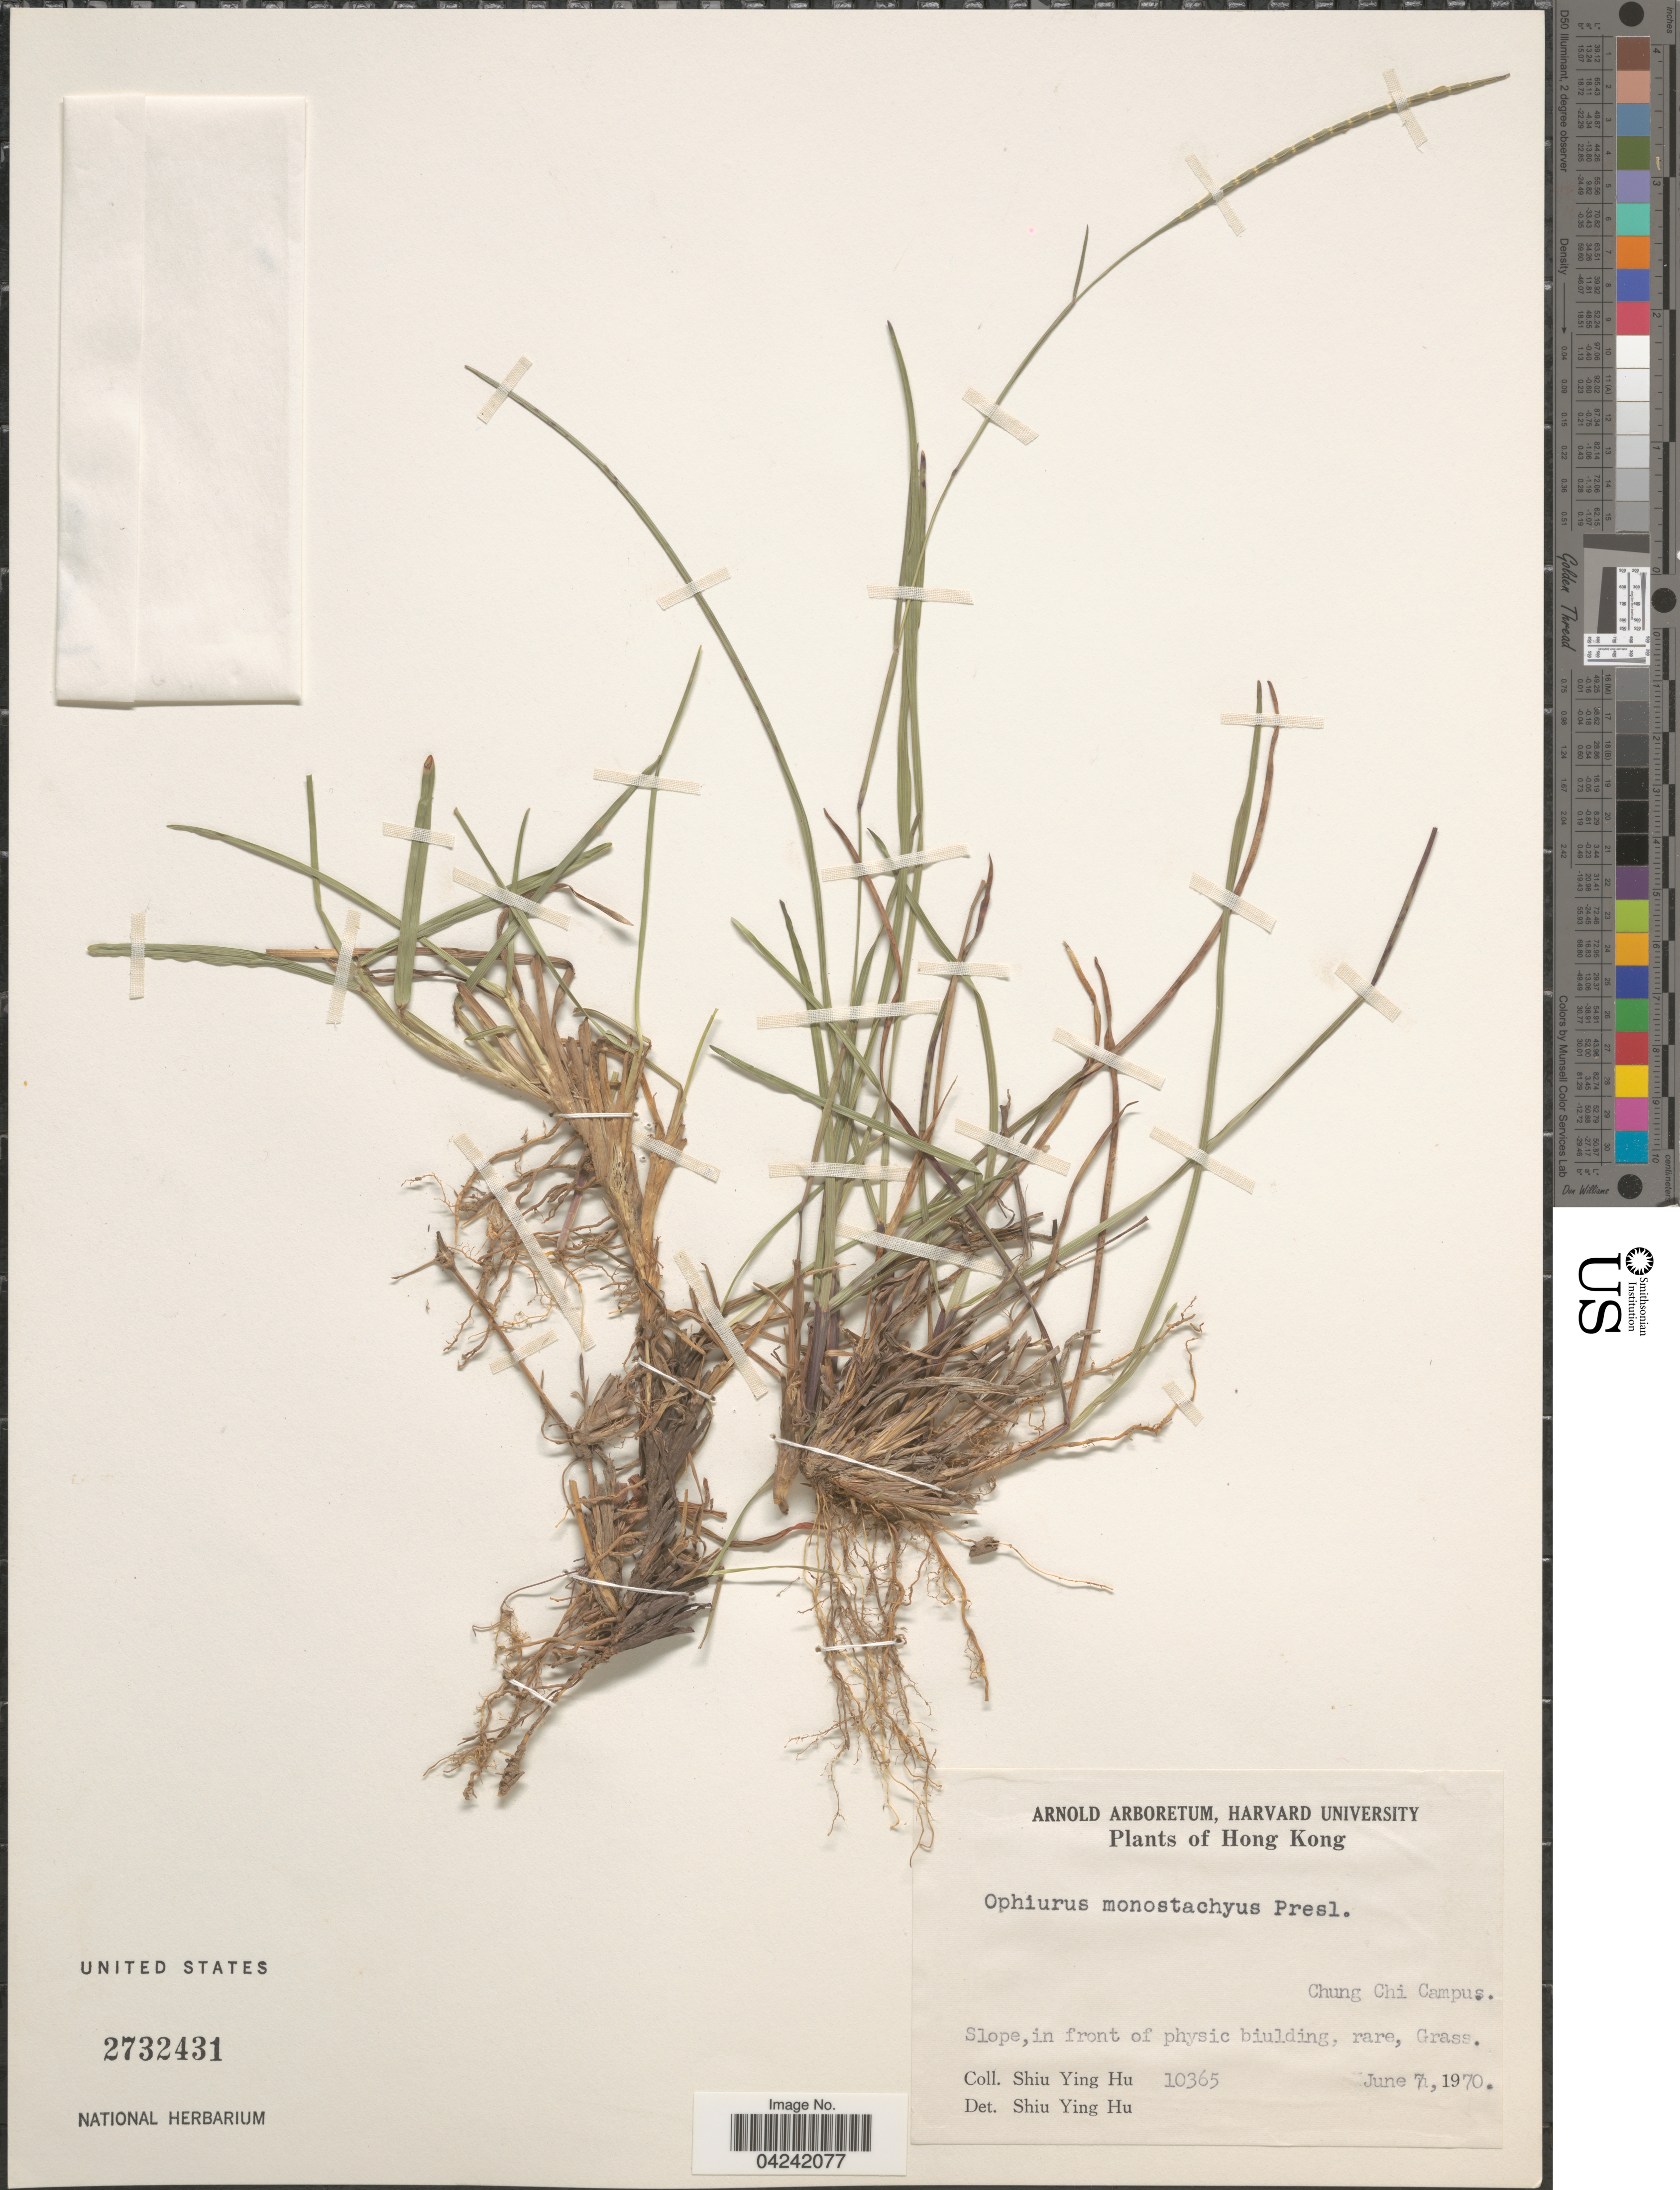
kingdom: Plantae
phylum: Tracheophyta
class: Liliopsida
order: Poales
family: Poaceae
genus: Mnesithea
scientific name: Mnesithea laevis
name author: (Retz.) Kunth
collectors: S. Y. Hu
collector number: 10365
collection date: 1970-06-07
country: China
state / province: Hong Kong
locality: Chung Chi Campus.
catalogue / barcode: US 2732431